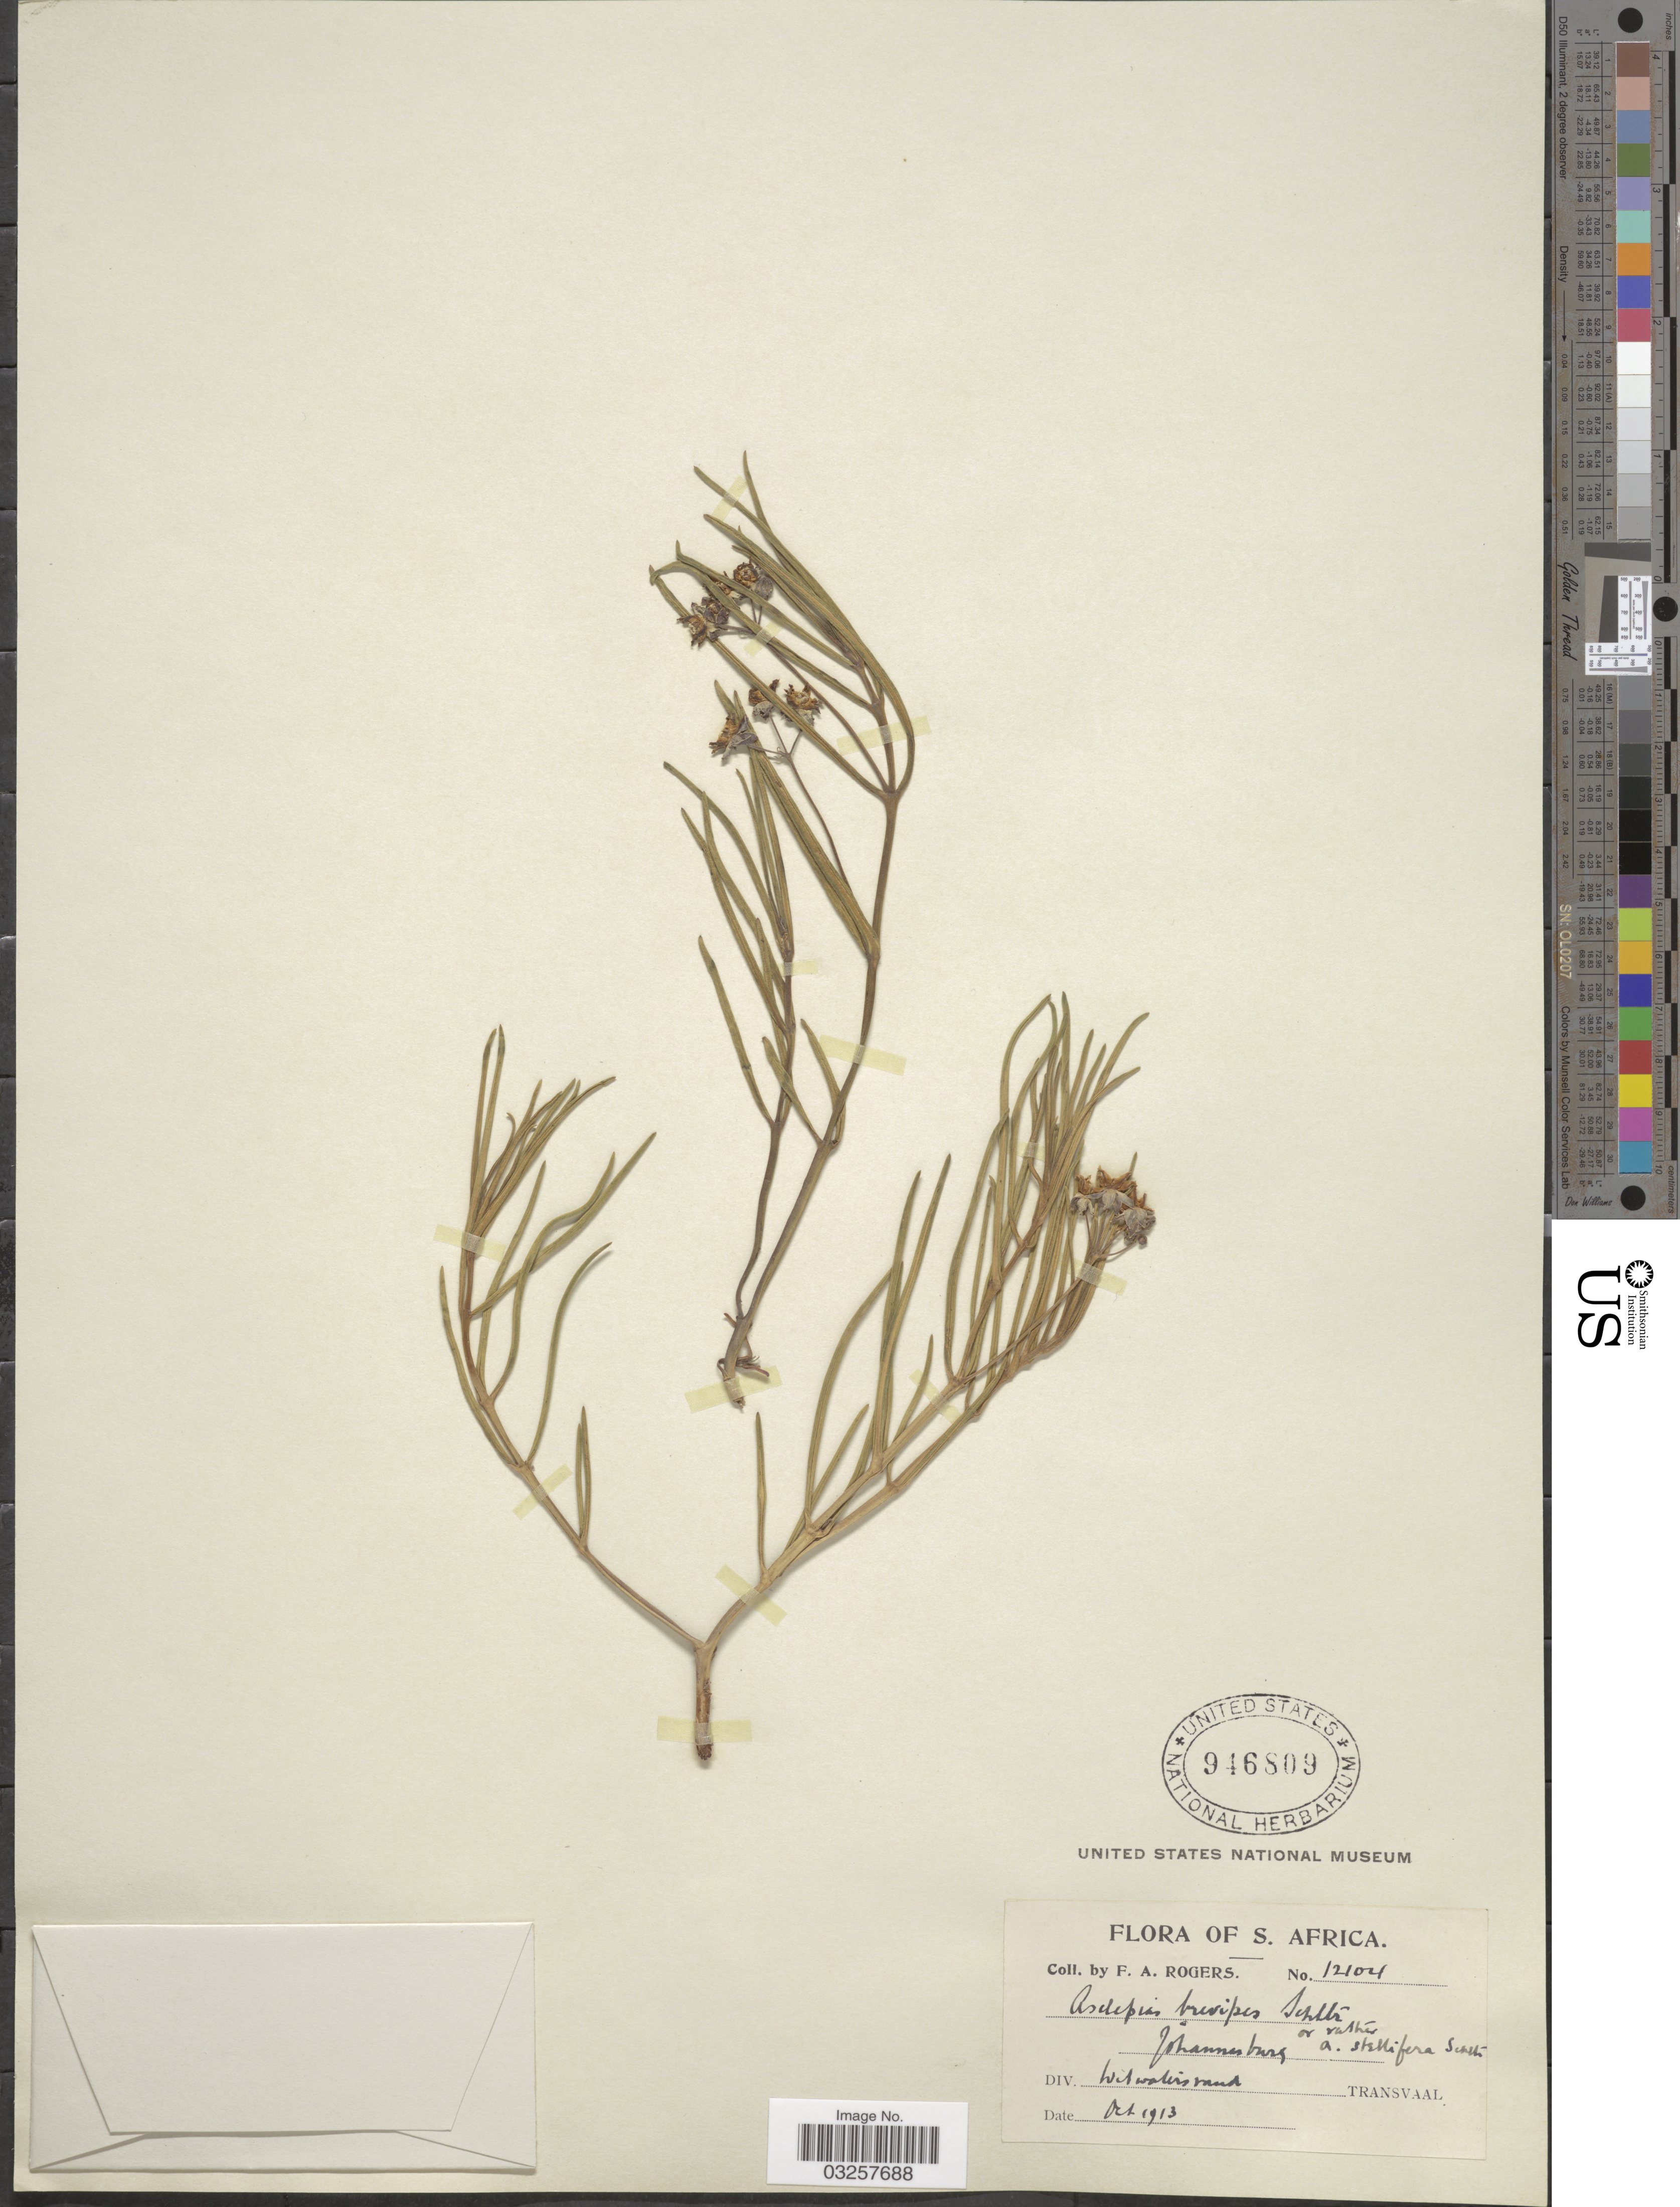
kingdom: Plantae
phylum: Tracheophyta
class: Magnoliopsida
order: Gentianales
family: Apocynaceae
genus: Asclepias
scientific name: Asclepias brevipes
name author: (Schltr.) Schltr.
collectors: F. A. Rogers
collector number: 12104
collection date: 1913-10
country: South Africa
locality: Johannesburg. Div. Witwater's rand. Transvaal.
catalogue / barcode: US 946809